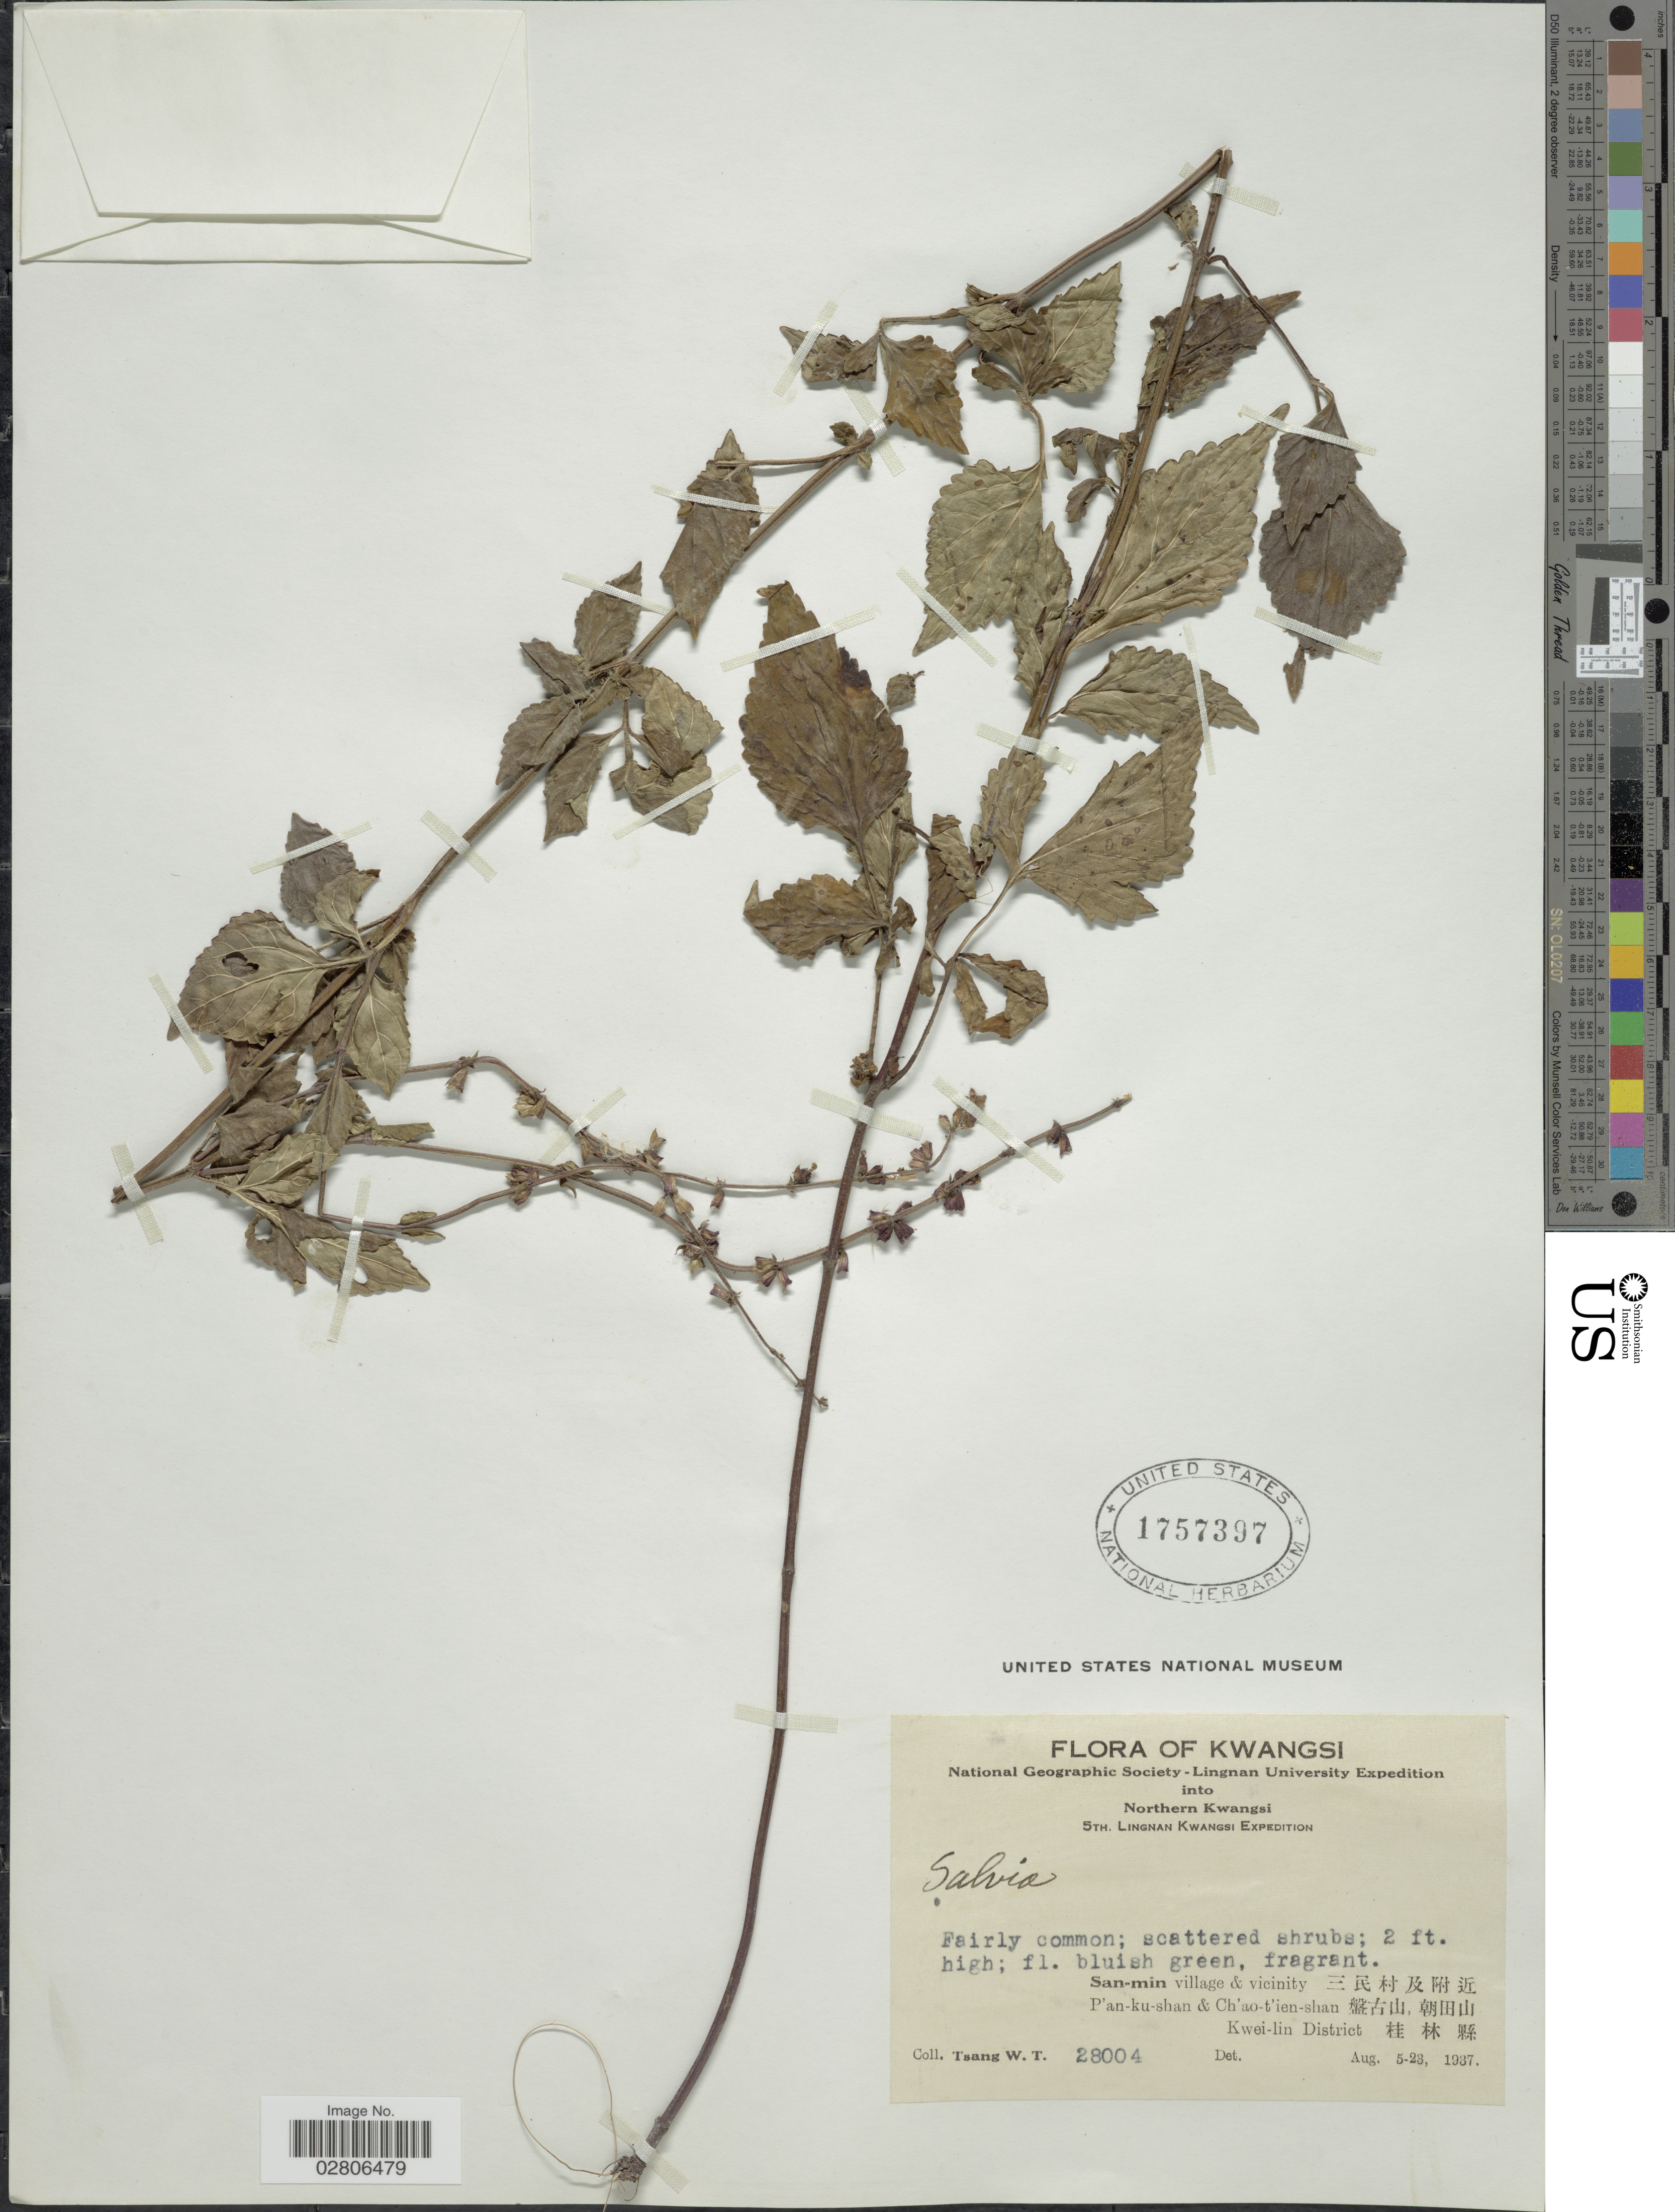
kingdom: Plantae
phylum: Tracheophyta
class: Magnoliopsida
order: Lamiales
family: Lamiaceae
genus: Salvia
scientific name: Salvia sp.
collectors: W. T. Tsang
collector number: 28004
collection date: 1937-08-05/1937-08-23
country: China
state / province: Guangxi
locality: Kwangsi. Northern Kwangsi. San-min village & vicinity X. P'an-ku-shan & Ch'ao-t'ien-shan X. Kwei-lin District X.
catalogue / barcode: US 1757397